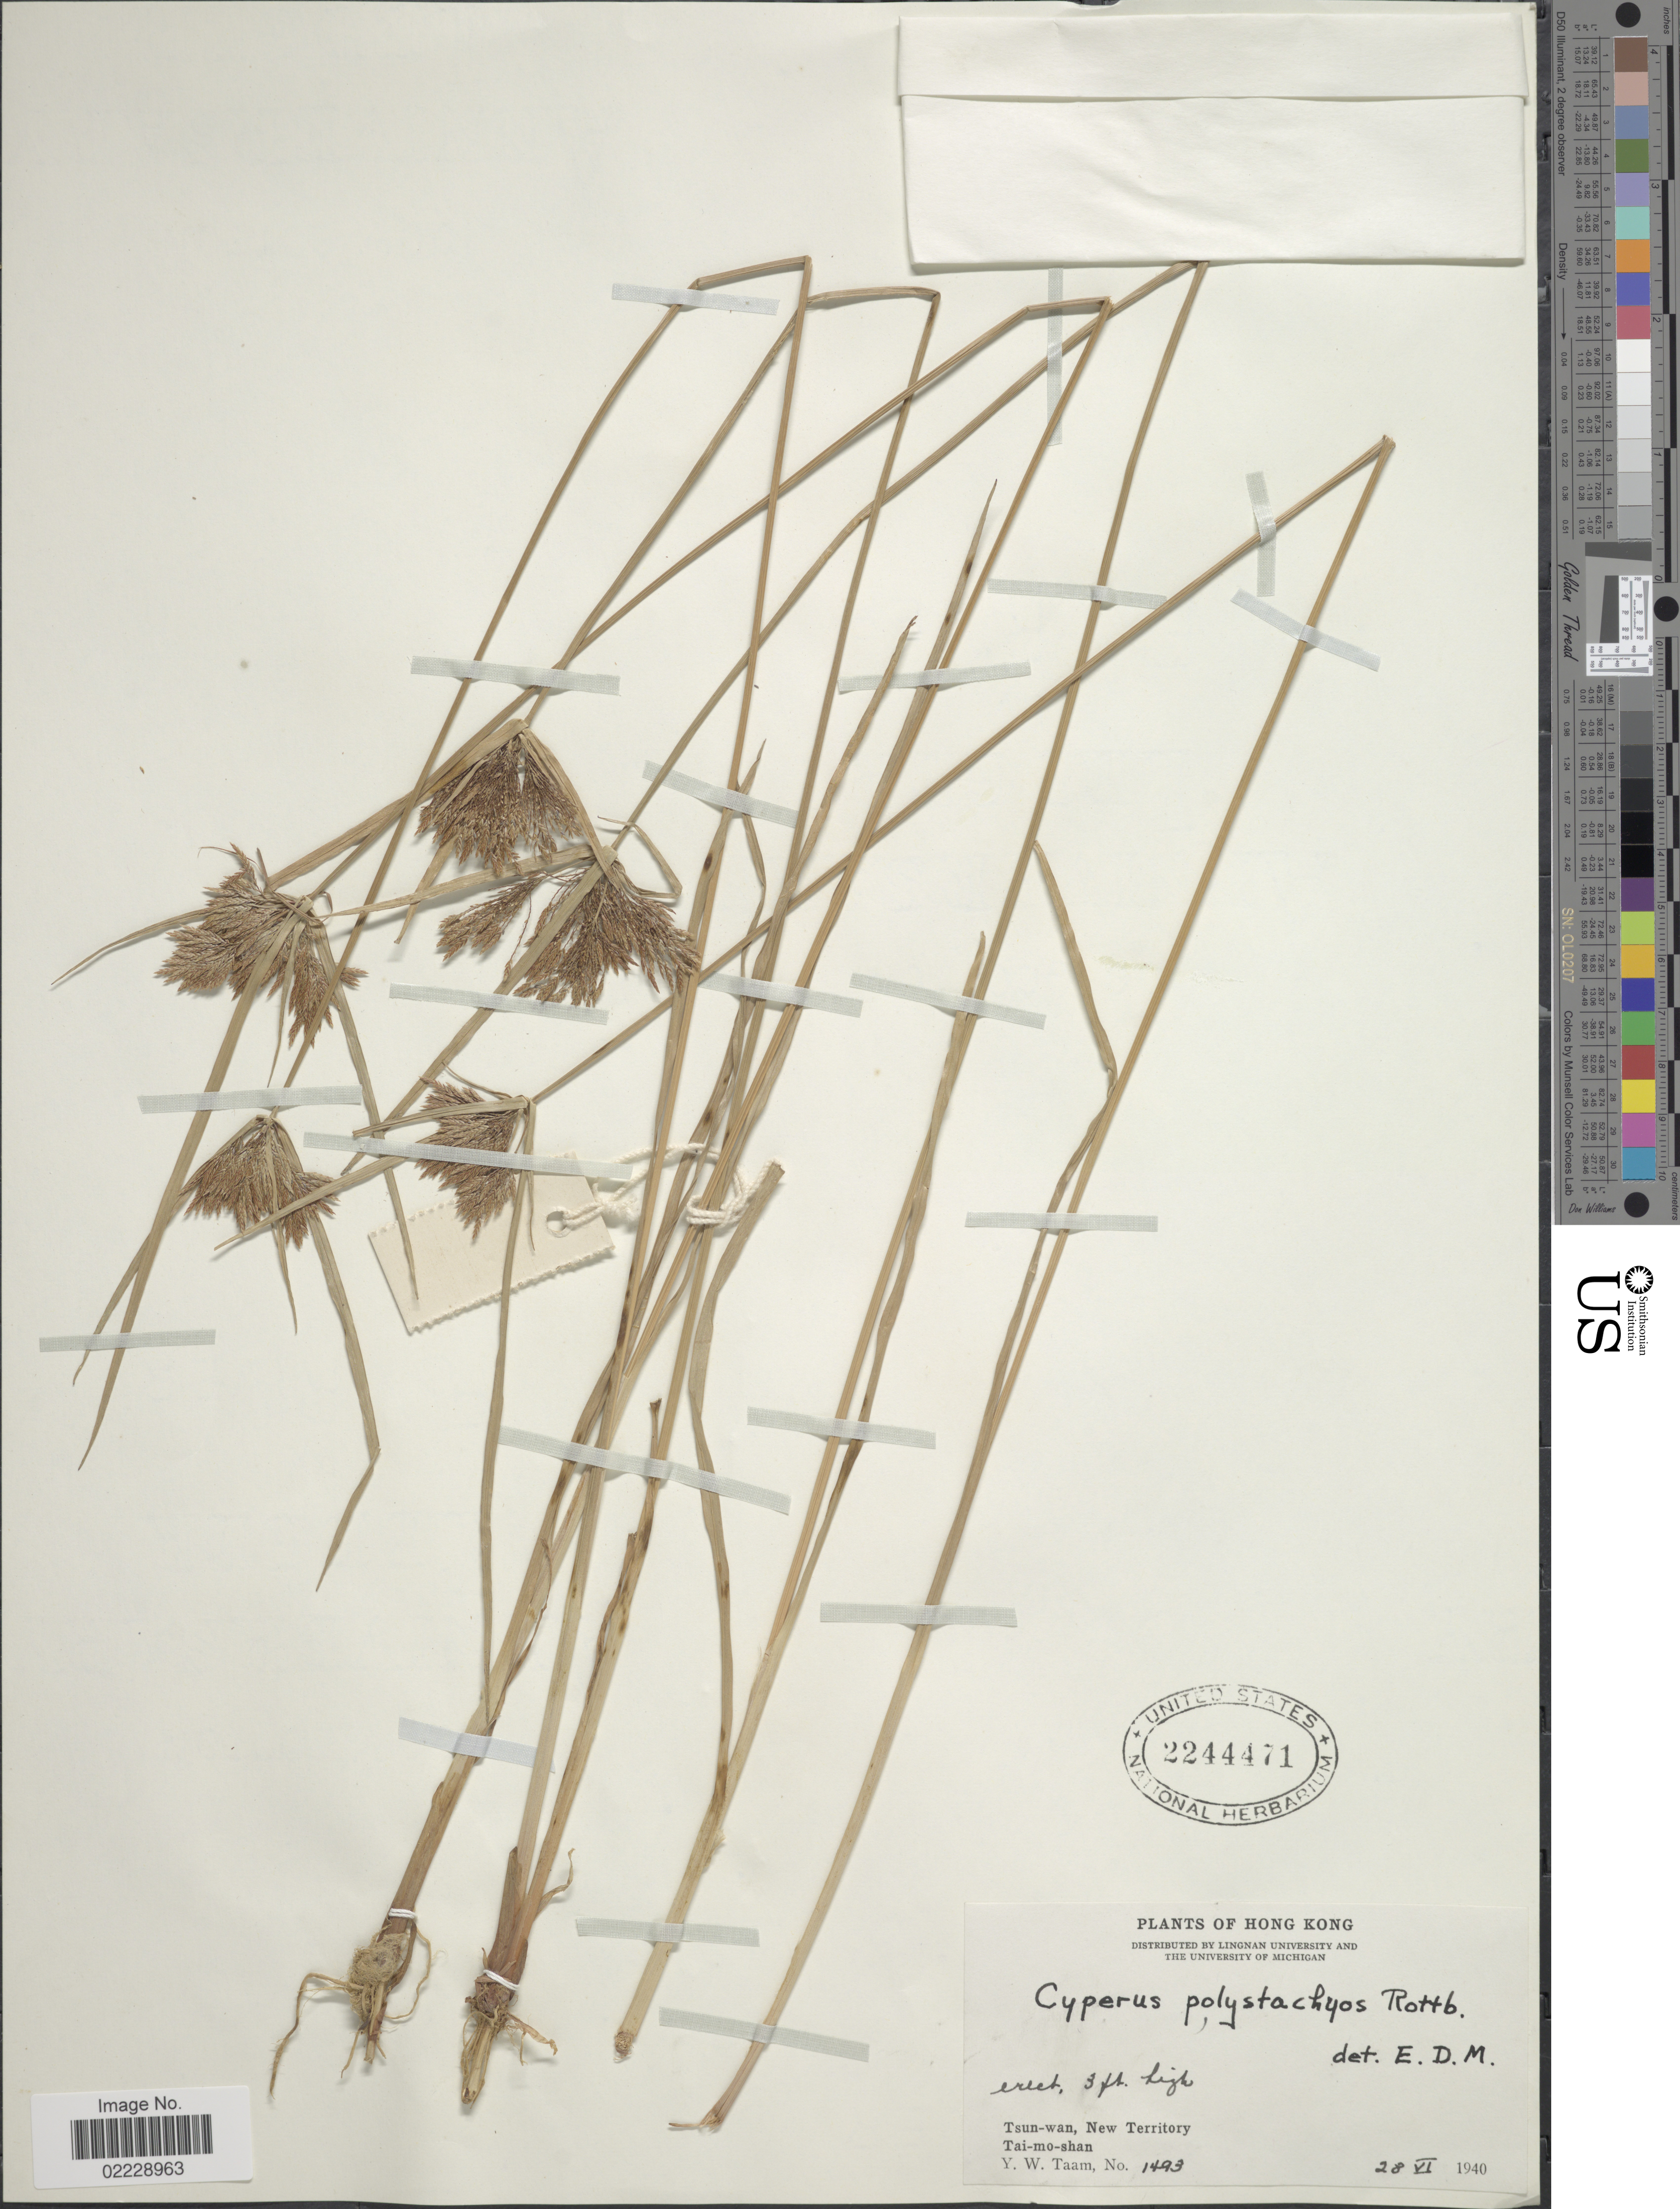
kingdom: Plantae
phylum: Tracheophyta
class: Liliopsida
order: Poales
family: Cyperaceae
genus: Cyperus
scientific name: Cyperus polystachyos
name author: Rottb.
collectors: Y. W. Taam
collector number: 1493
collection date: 1940-06-28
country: China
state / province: Hong Kong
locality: Tsun-wan, New Territory. Tai-mo-shan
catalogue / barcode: US 2244471